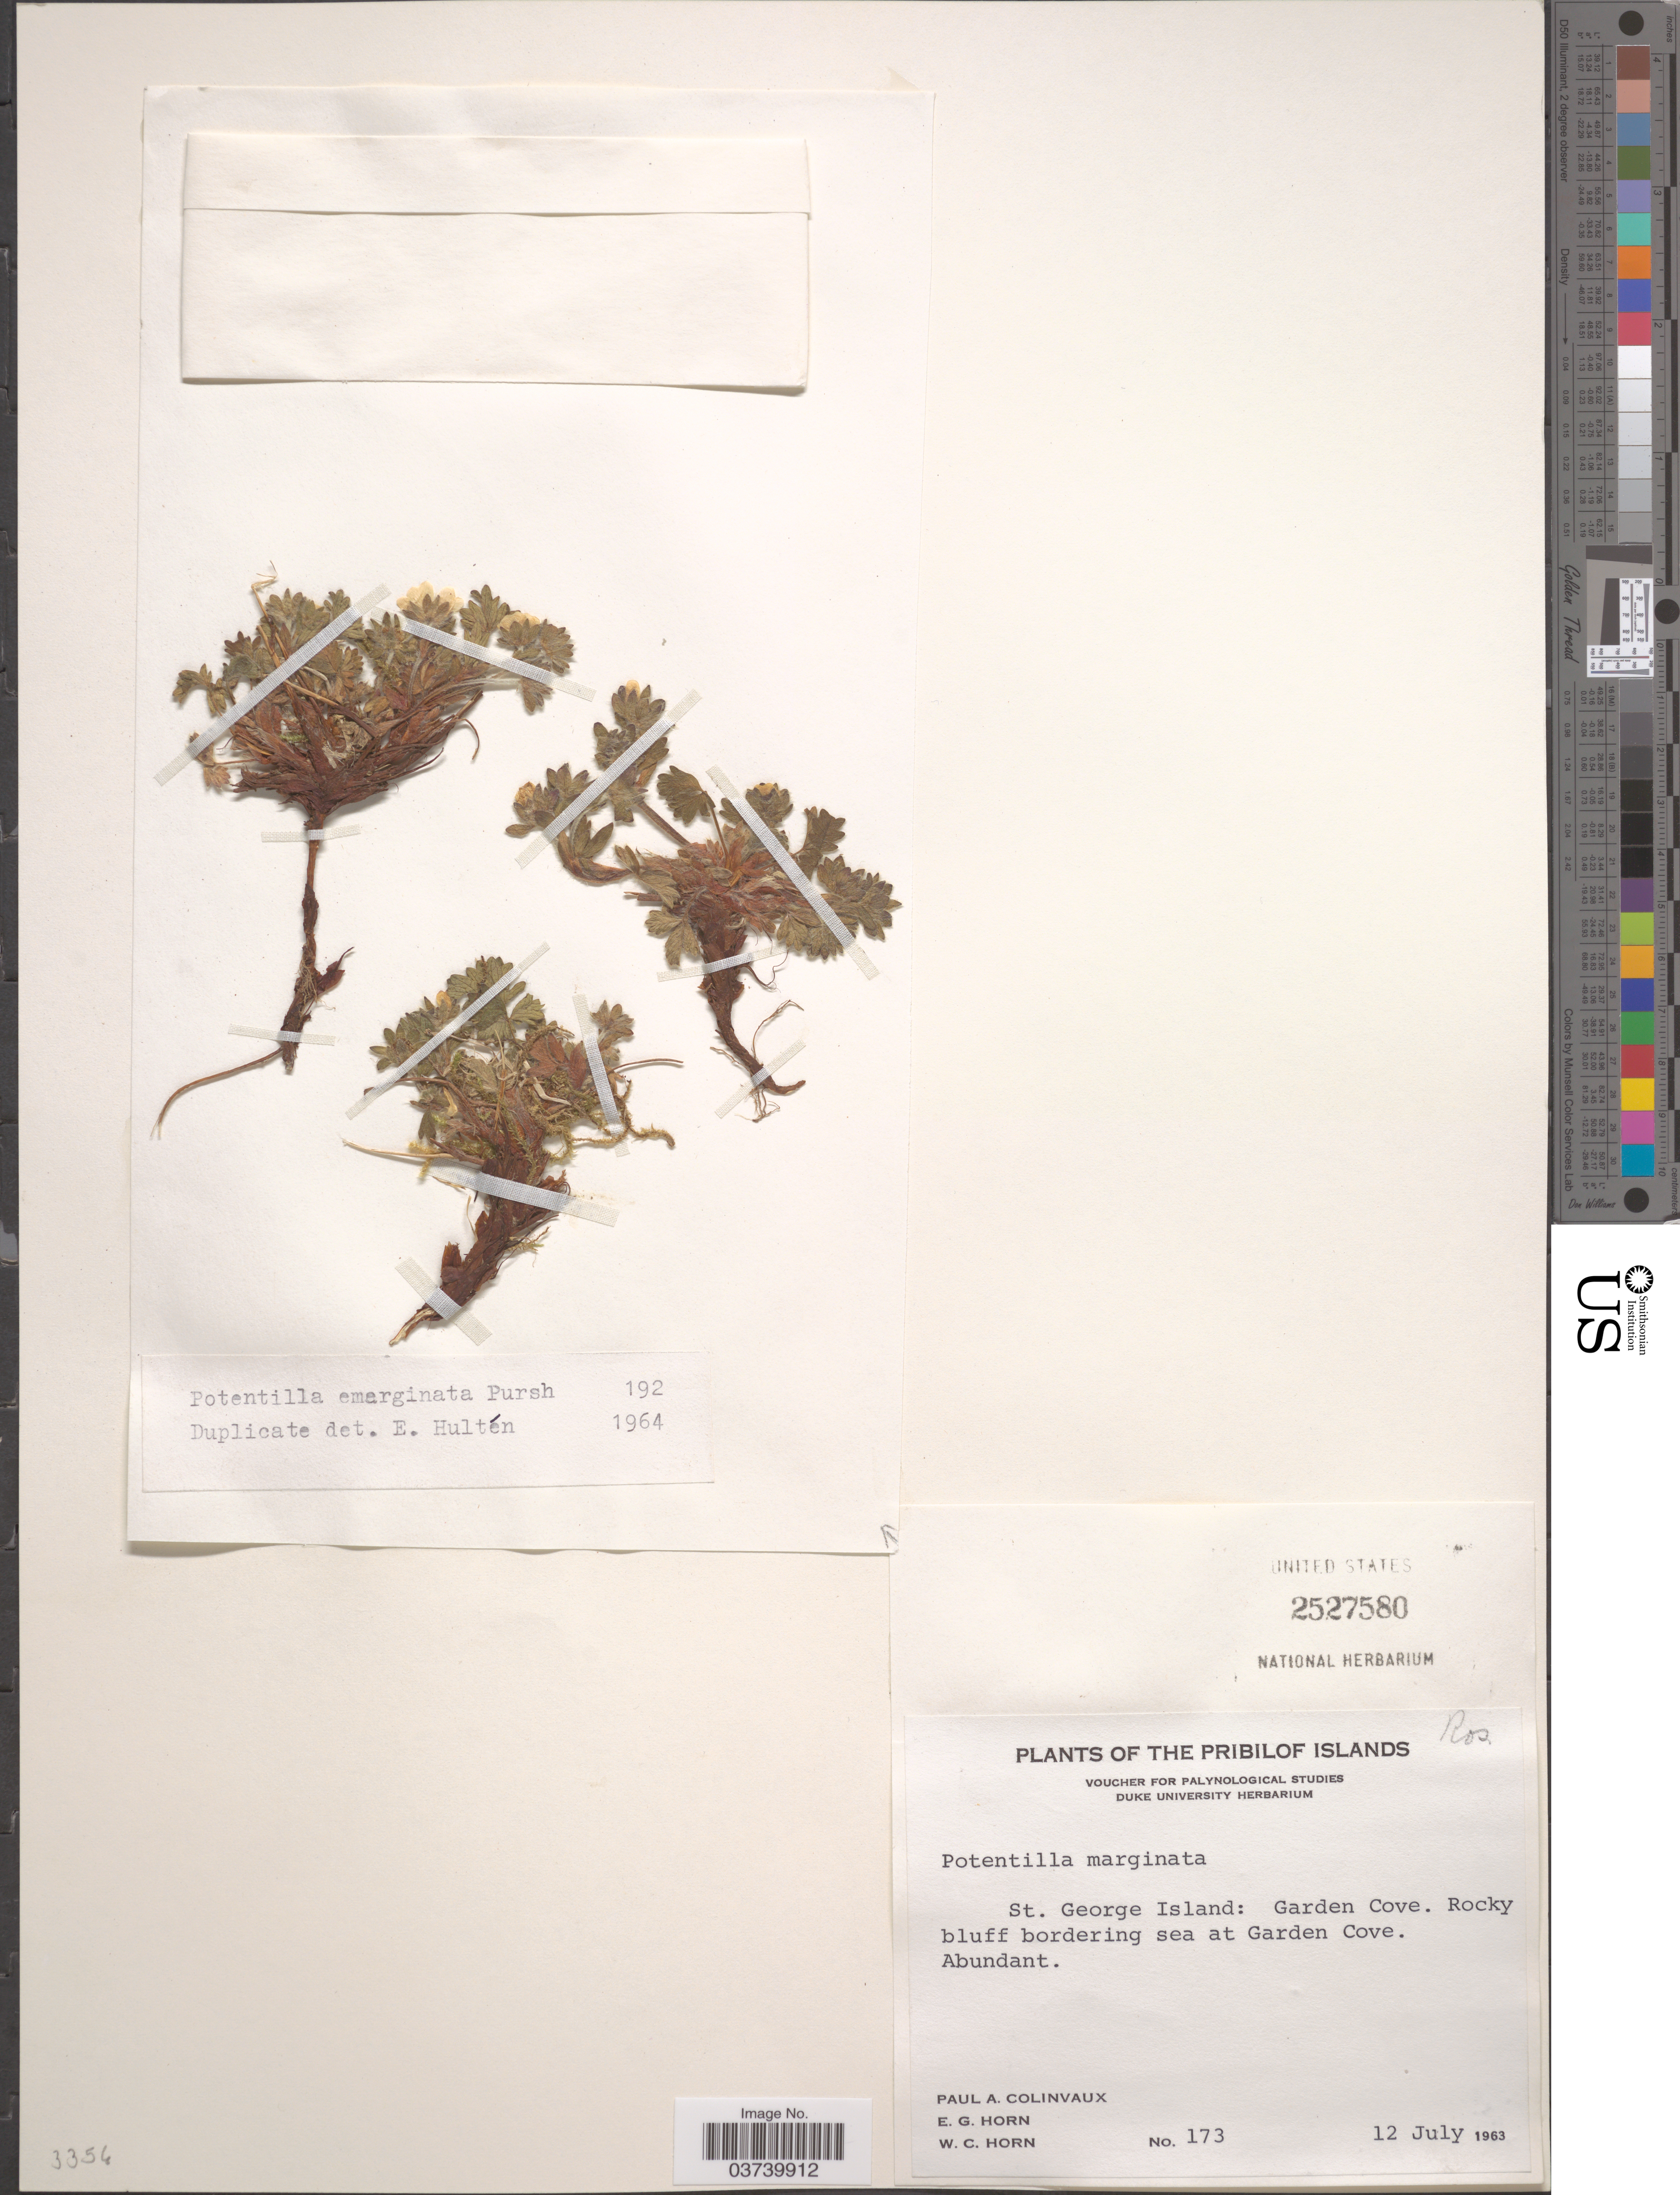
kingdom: Plantae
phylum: Tracheophyta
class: Magnoliopsida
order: Rosales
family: Rosaceae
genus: Potentilla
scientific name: Potentilla hyparctica subsp. hyparctica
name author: Malte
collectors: P. Colinvaux, E. Horn & W. Horn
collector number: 173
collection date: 1963-07-12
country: United States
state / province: Alaska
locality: Ros [unsure placement] The Pribilof Islands. St. George Island: Garden Cove. Rocky bluff bordering sea at Garden Cove.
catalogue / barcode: US 2527580